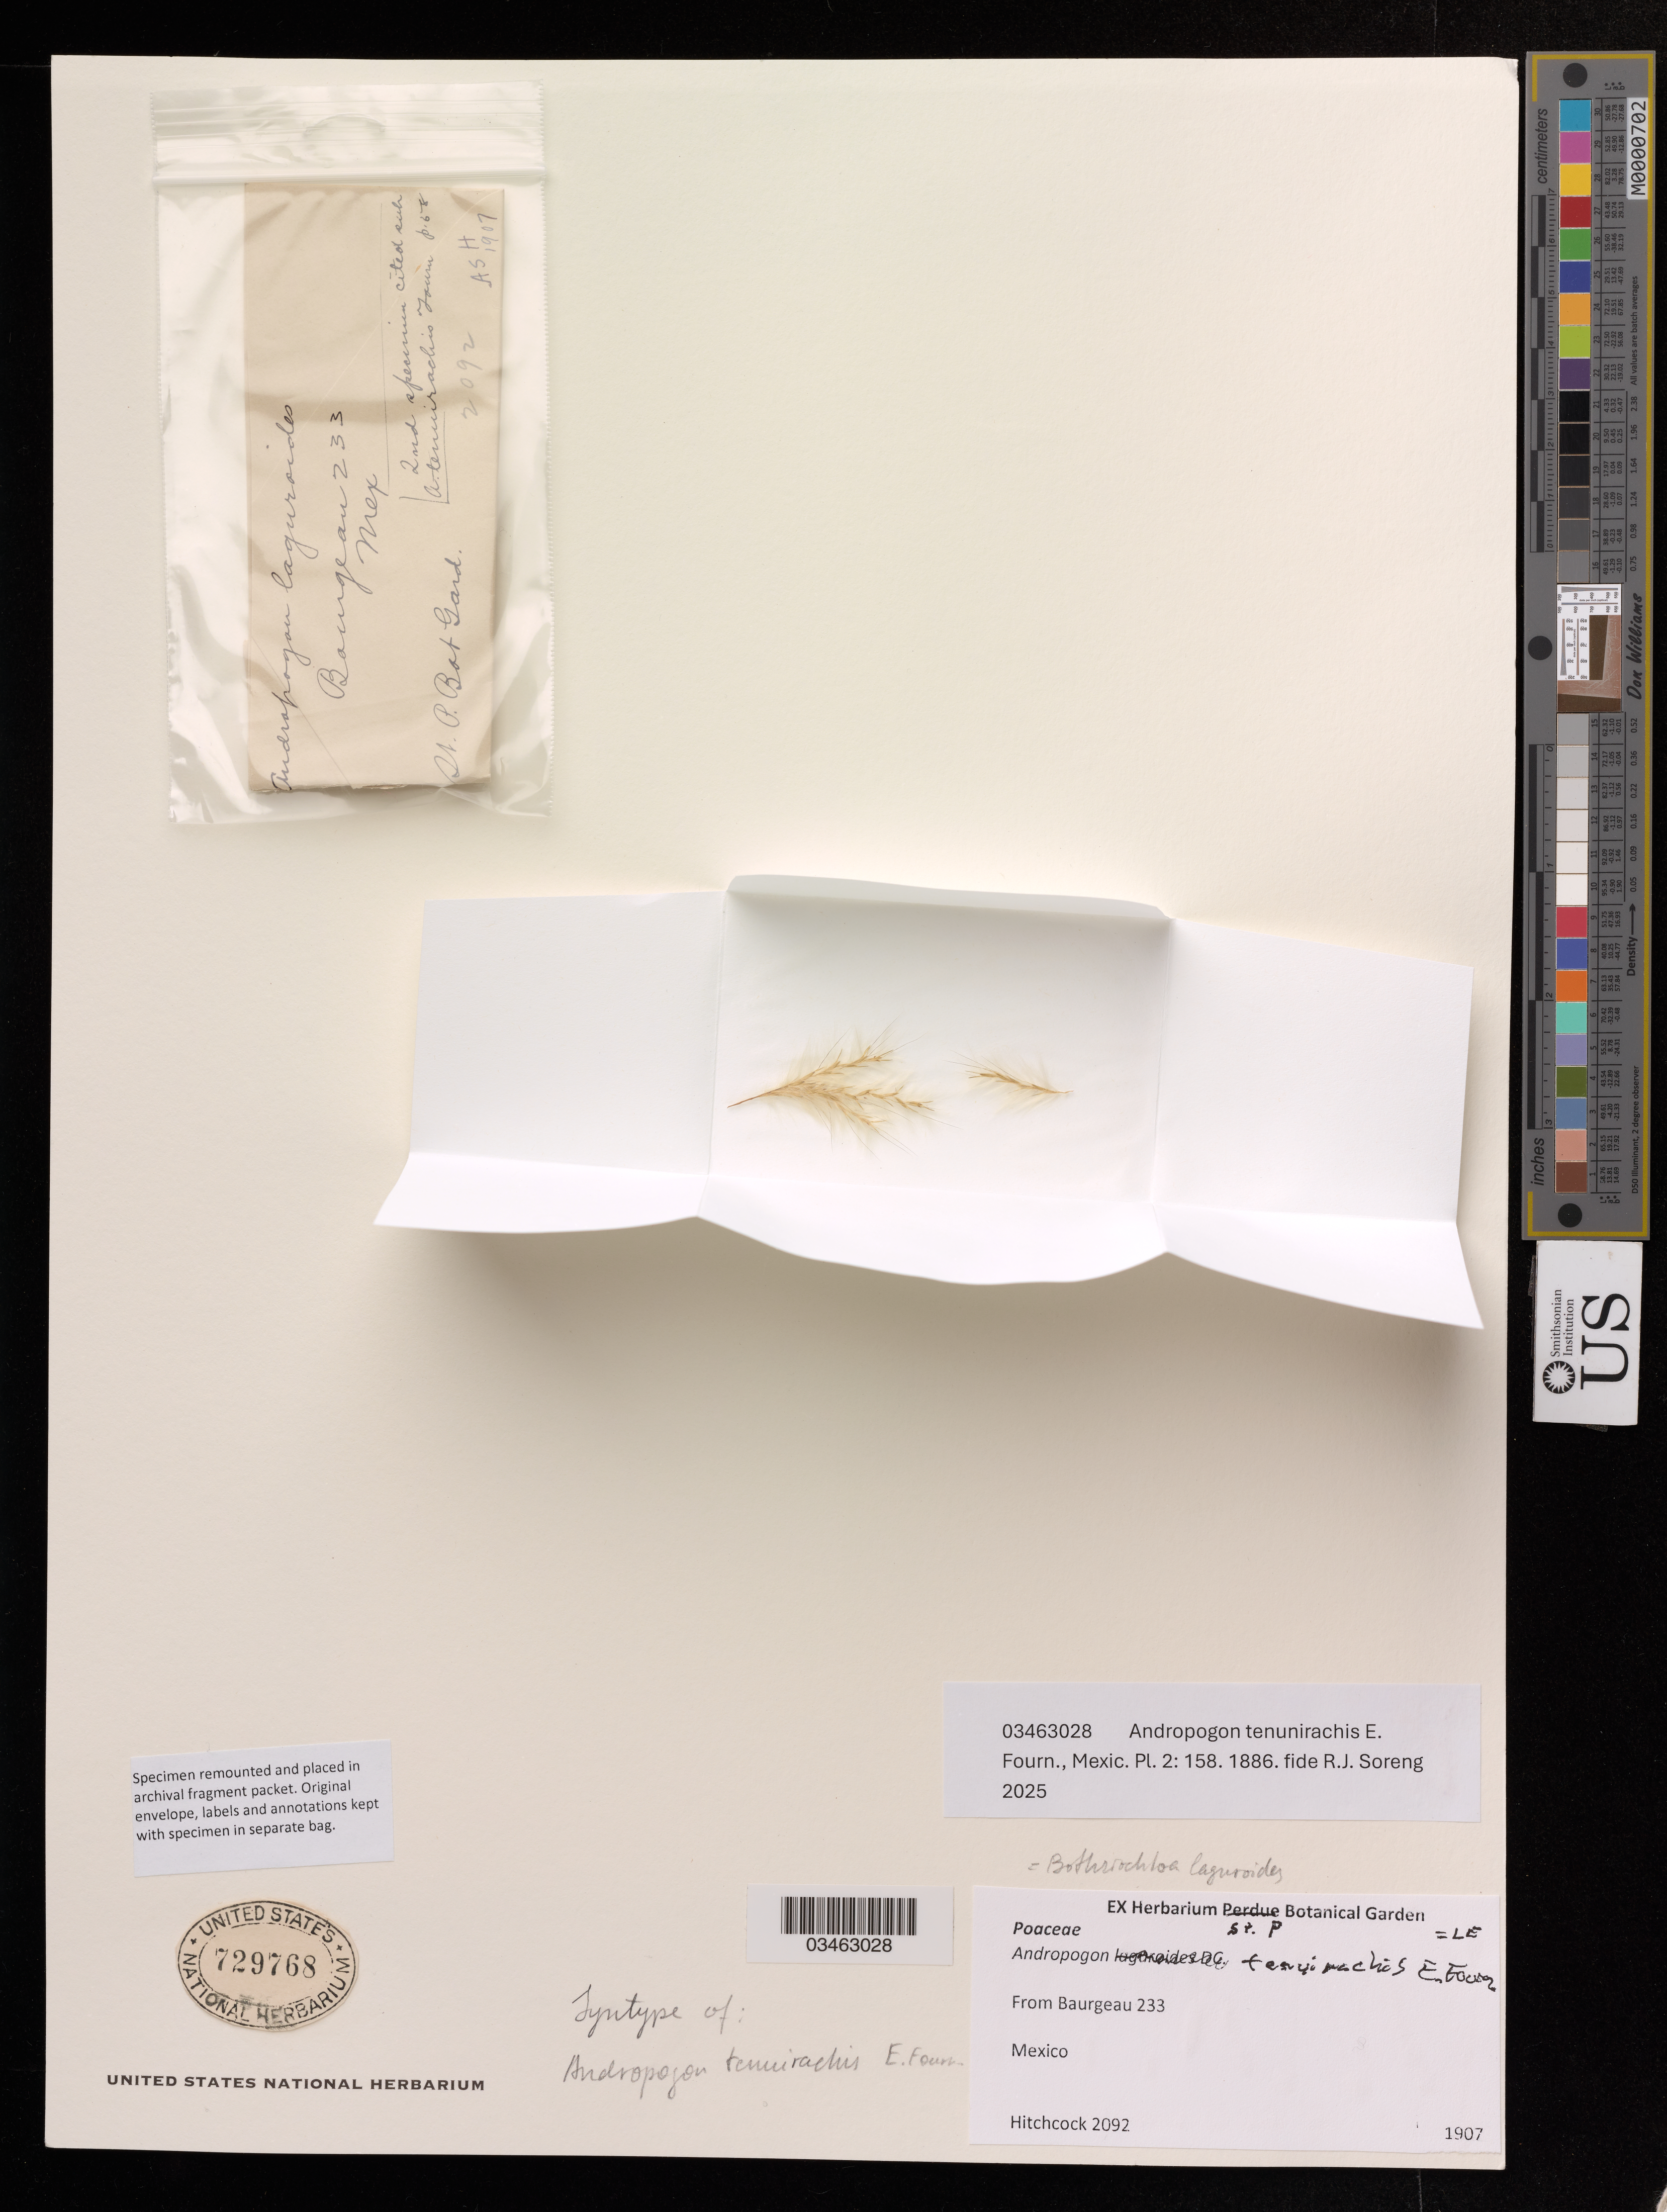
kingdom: Plantae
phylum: Tracheophyta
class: Liliopsida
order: Poales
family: Poaceae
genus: Andropogon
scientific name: Andropogon tenuirachis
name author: E. Fourn.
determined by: Soreng, Robert J., Research Associate (BOT), Smithsonian Institution - National Museum of Natural History (UNITED STATES)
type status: Syntype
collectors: -- Hitchcock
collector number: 2092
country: Mexico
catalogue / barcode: US 729768